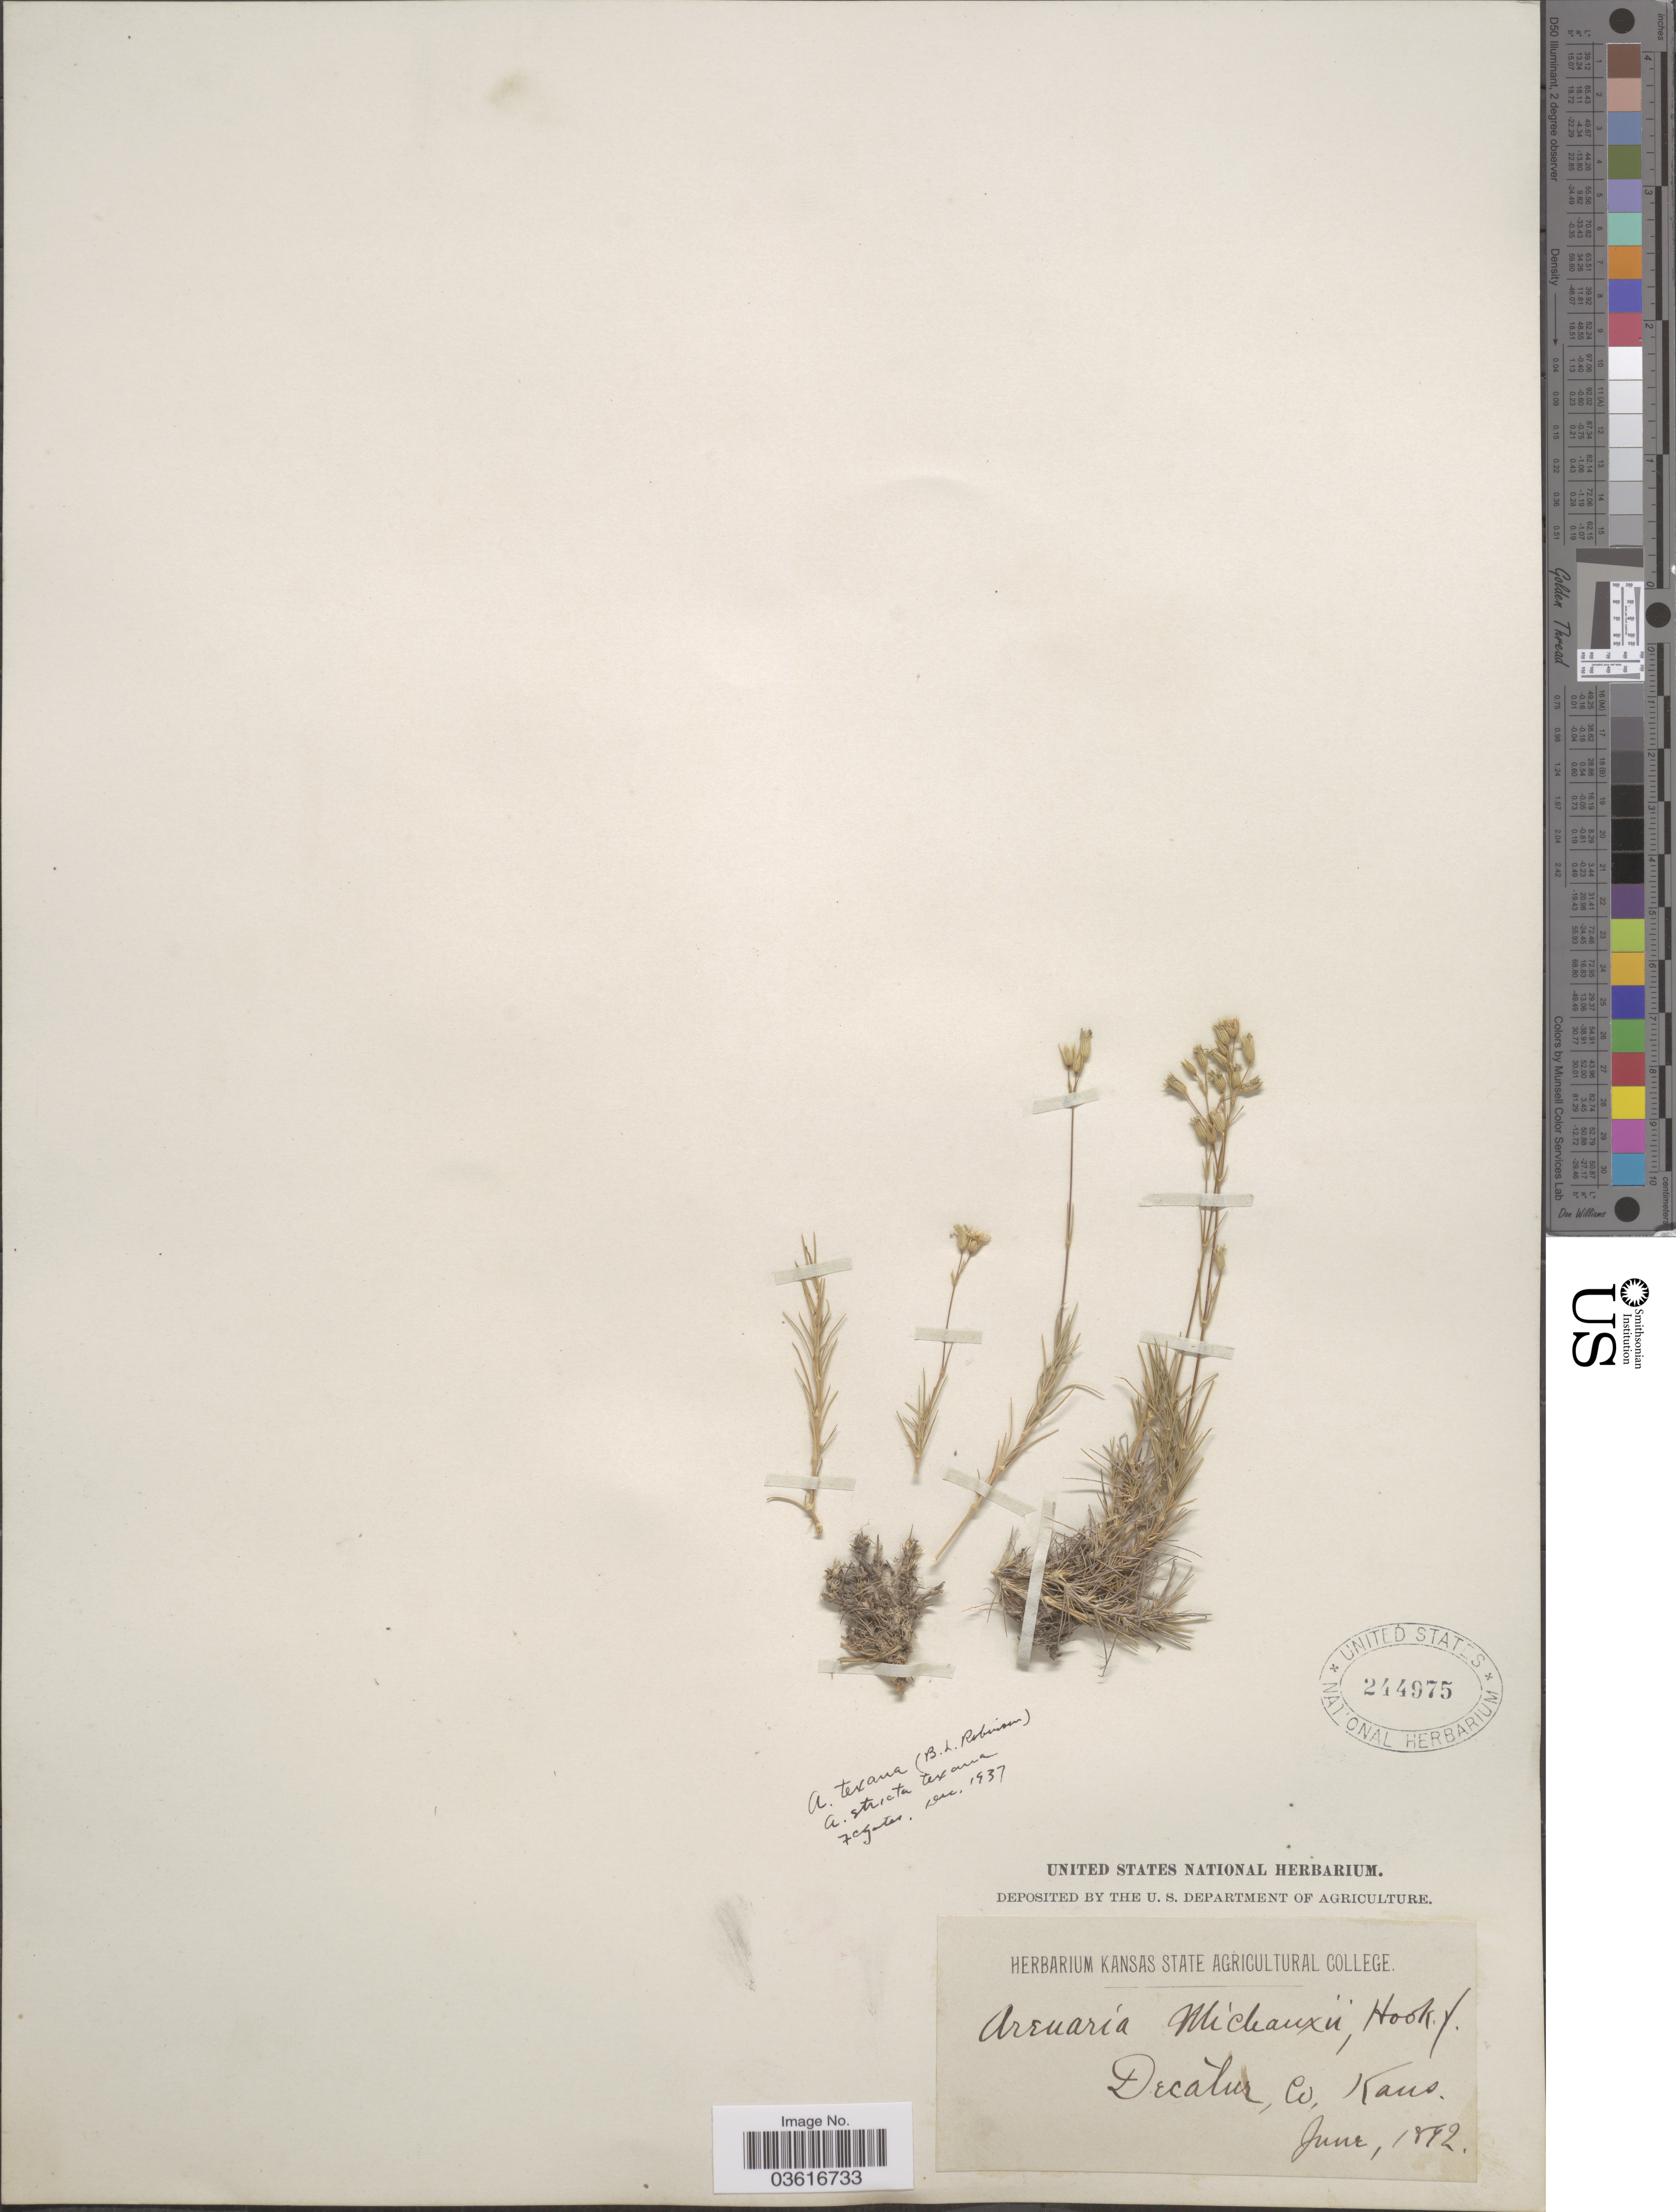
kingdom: Plantae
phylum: Tracheophyta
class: Magnoliopsida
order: Caryophyllales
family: Caryophyllaceae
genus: Minuartia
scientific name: Minuartia stricta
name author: (Sw.) Hiern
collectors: ex herb. Kansas State Agricultural College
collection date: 1892-06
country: United States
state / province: Kansas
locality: Decatur Co.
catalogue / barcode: US 244975